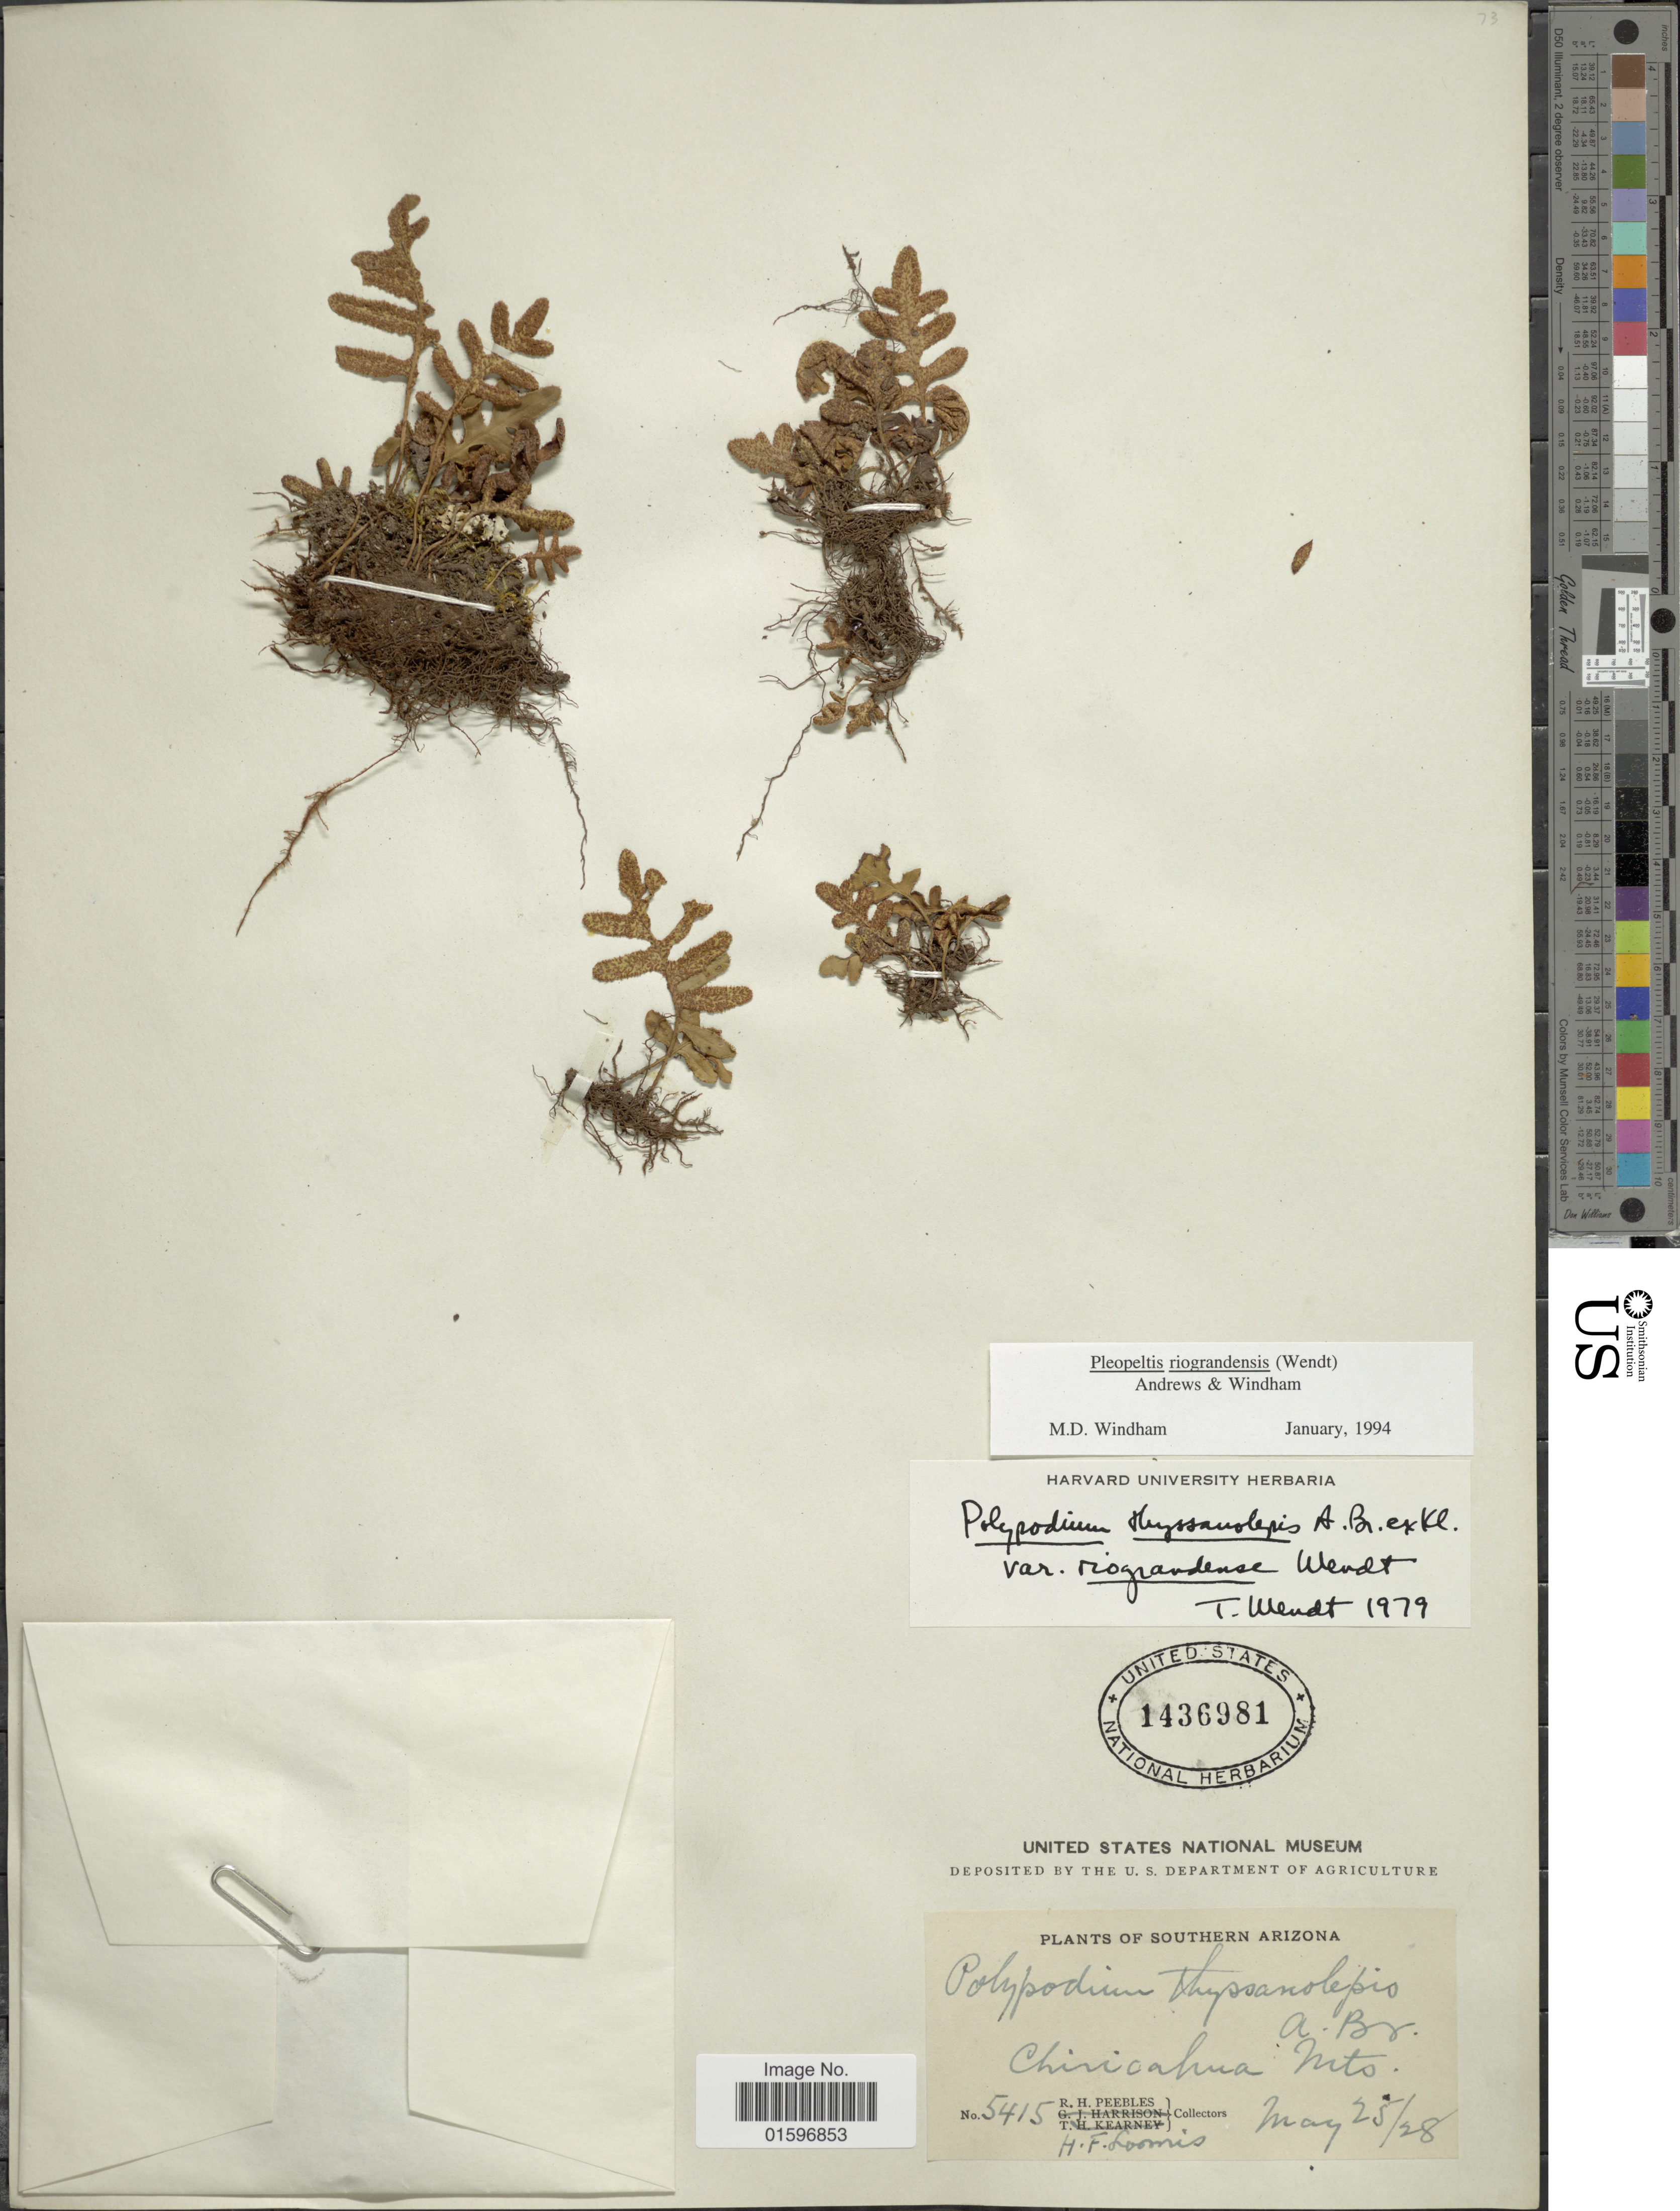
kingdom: Plantae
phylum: Tracheophyta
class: Polypodiopsida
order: Polypodiales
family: Polypodiaceae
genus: Pleopeltis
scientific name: Pleopeltis thyssanolepis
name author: (A. Braun ex Klotzsch) E.G. Andrews & Windham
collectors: R. H. Peebles & H. F. Loomis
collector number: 5415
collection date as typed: Transcribed d/m/y: 25/5/28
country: United States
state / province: Arizona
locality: Southern Arizona, Chiricahua Mts.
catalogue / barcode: US 1436981